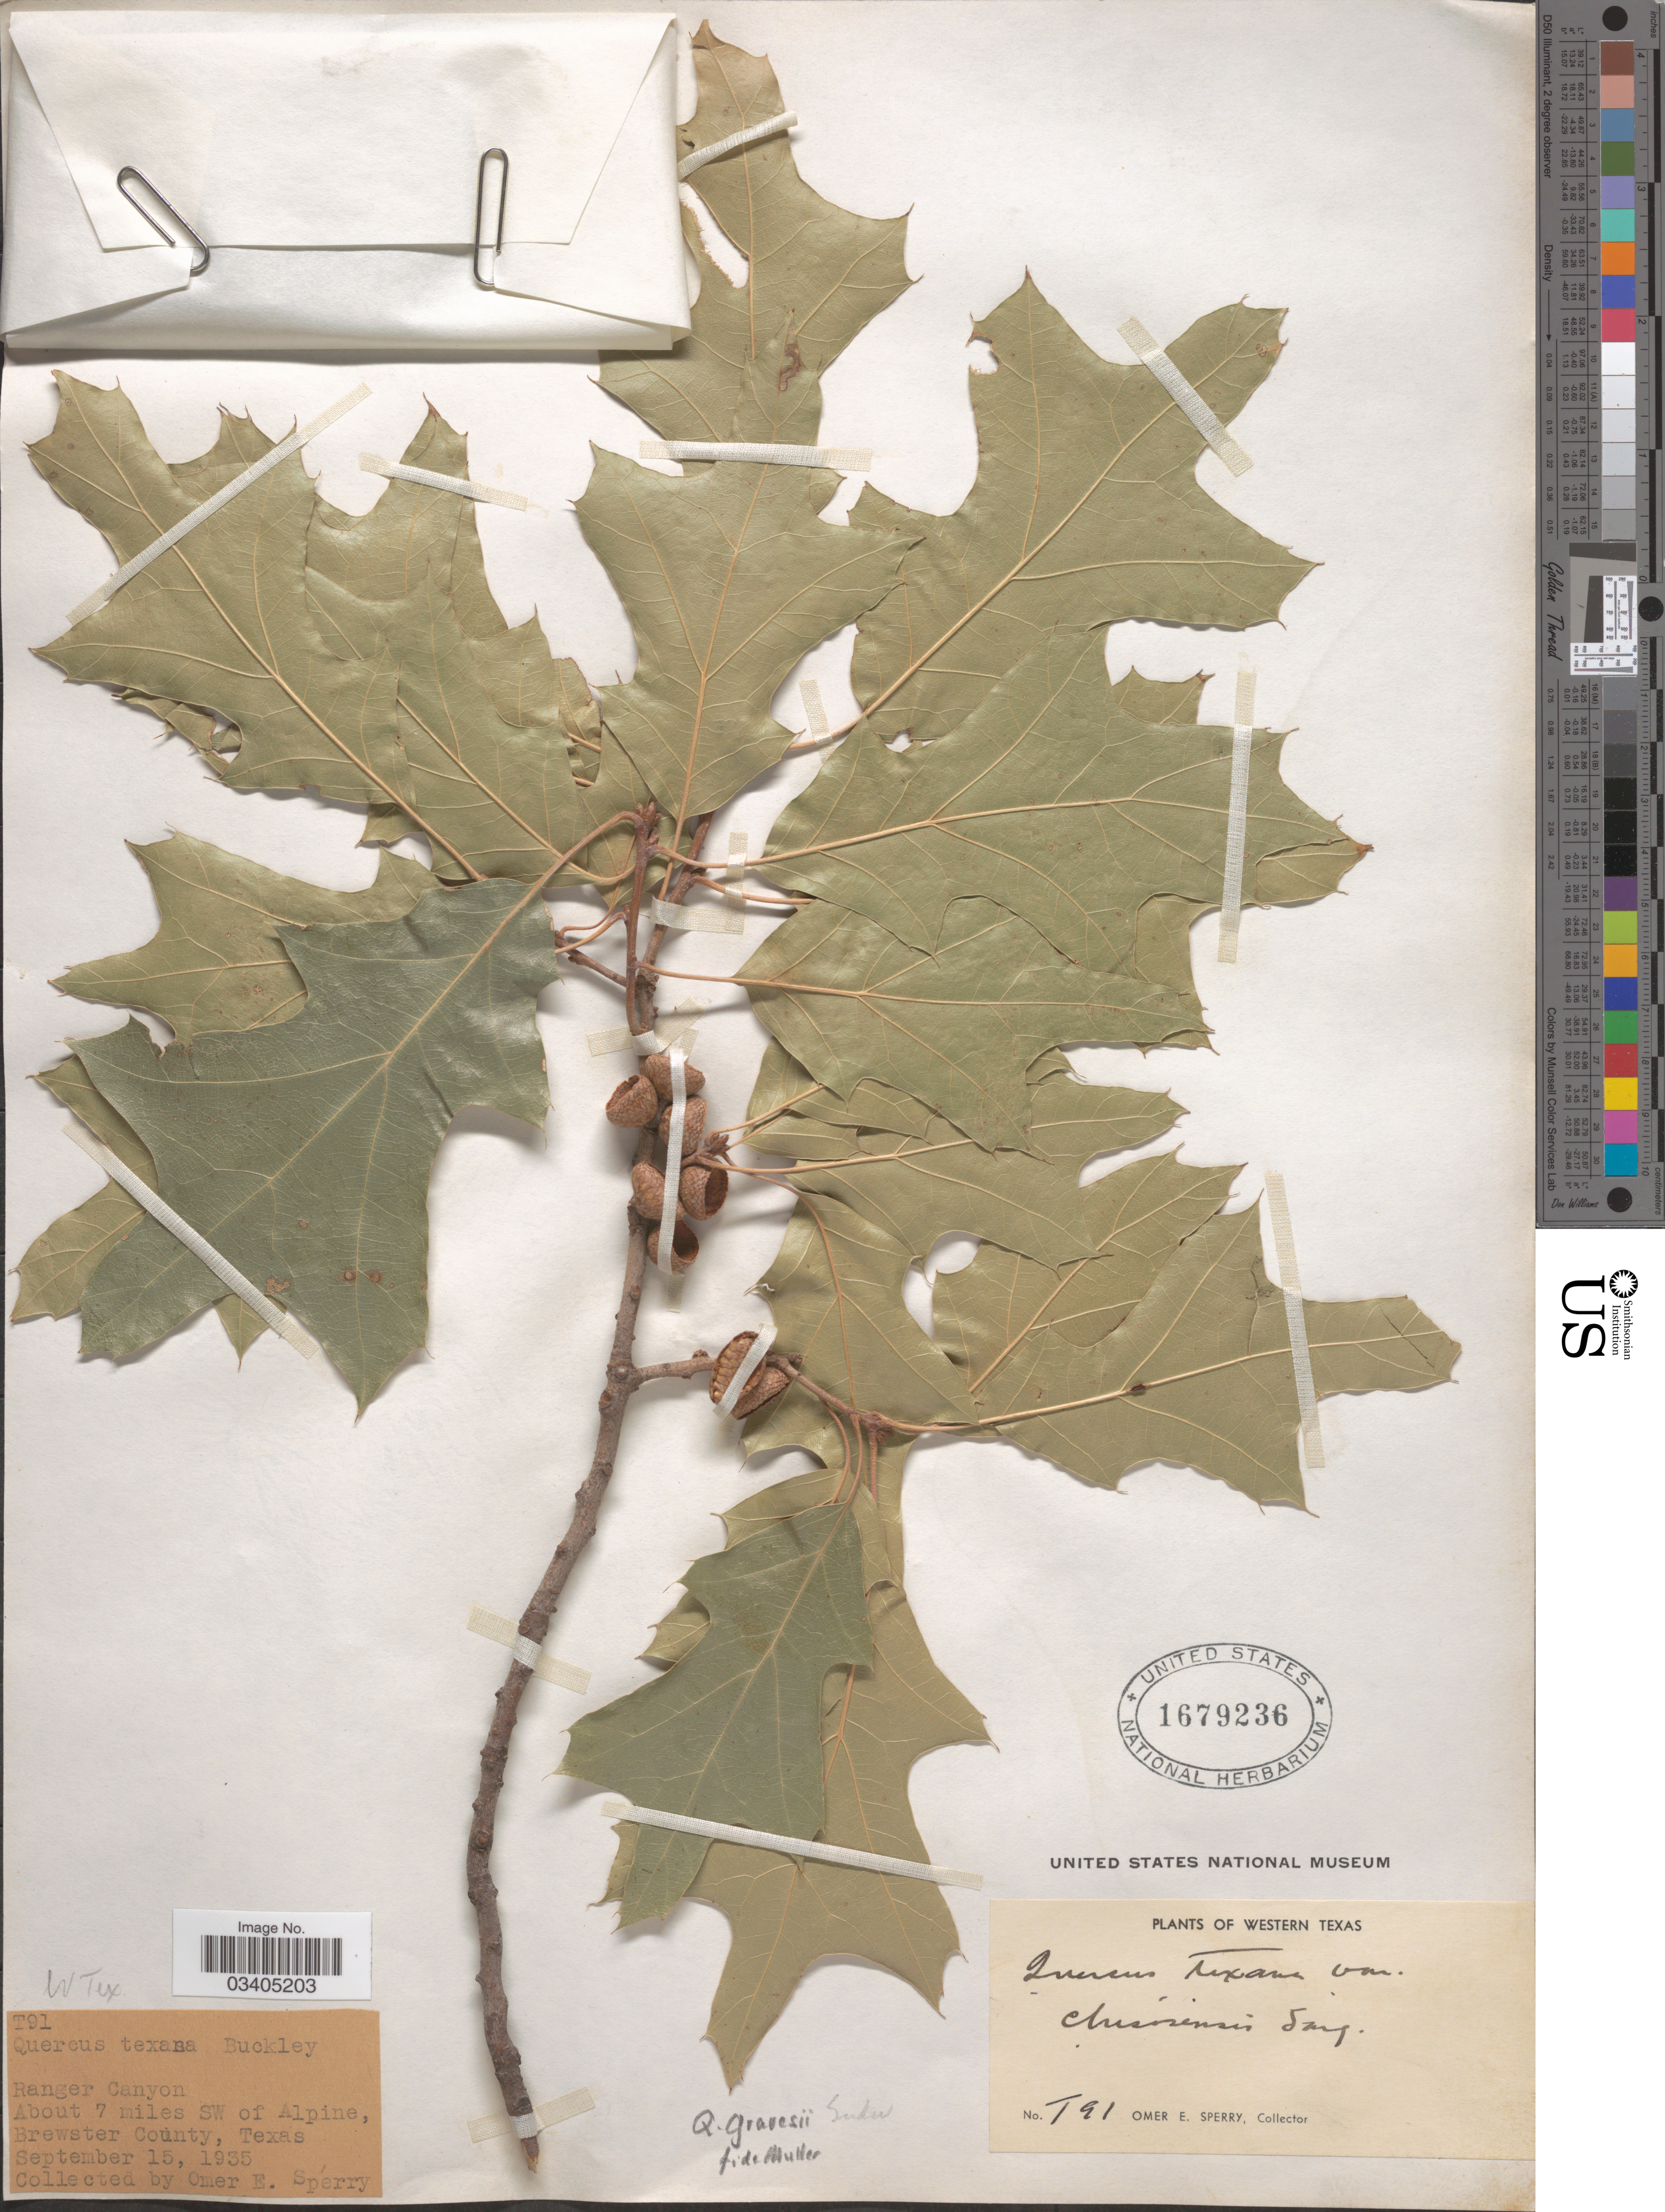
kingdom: Plantae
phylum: Tracheophyta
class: Magnoliopsida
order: Fagales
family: Fagaceae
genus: Quercus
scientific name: Quercus gravesii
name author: Sudw.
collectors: O. E. Sperry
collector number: T91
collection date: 1935-09-15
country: United States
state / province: Texas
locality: Ranger Canyon. About 7 miles SW of Alpine, Brewster County.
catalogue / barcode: US 1679236